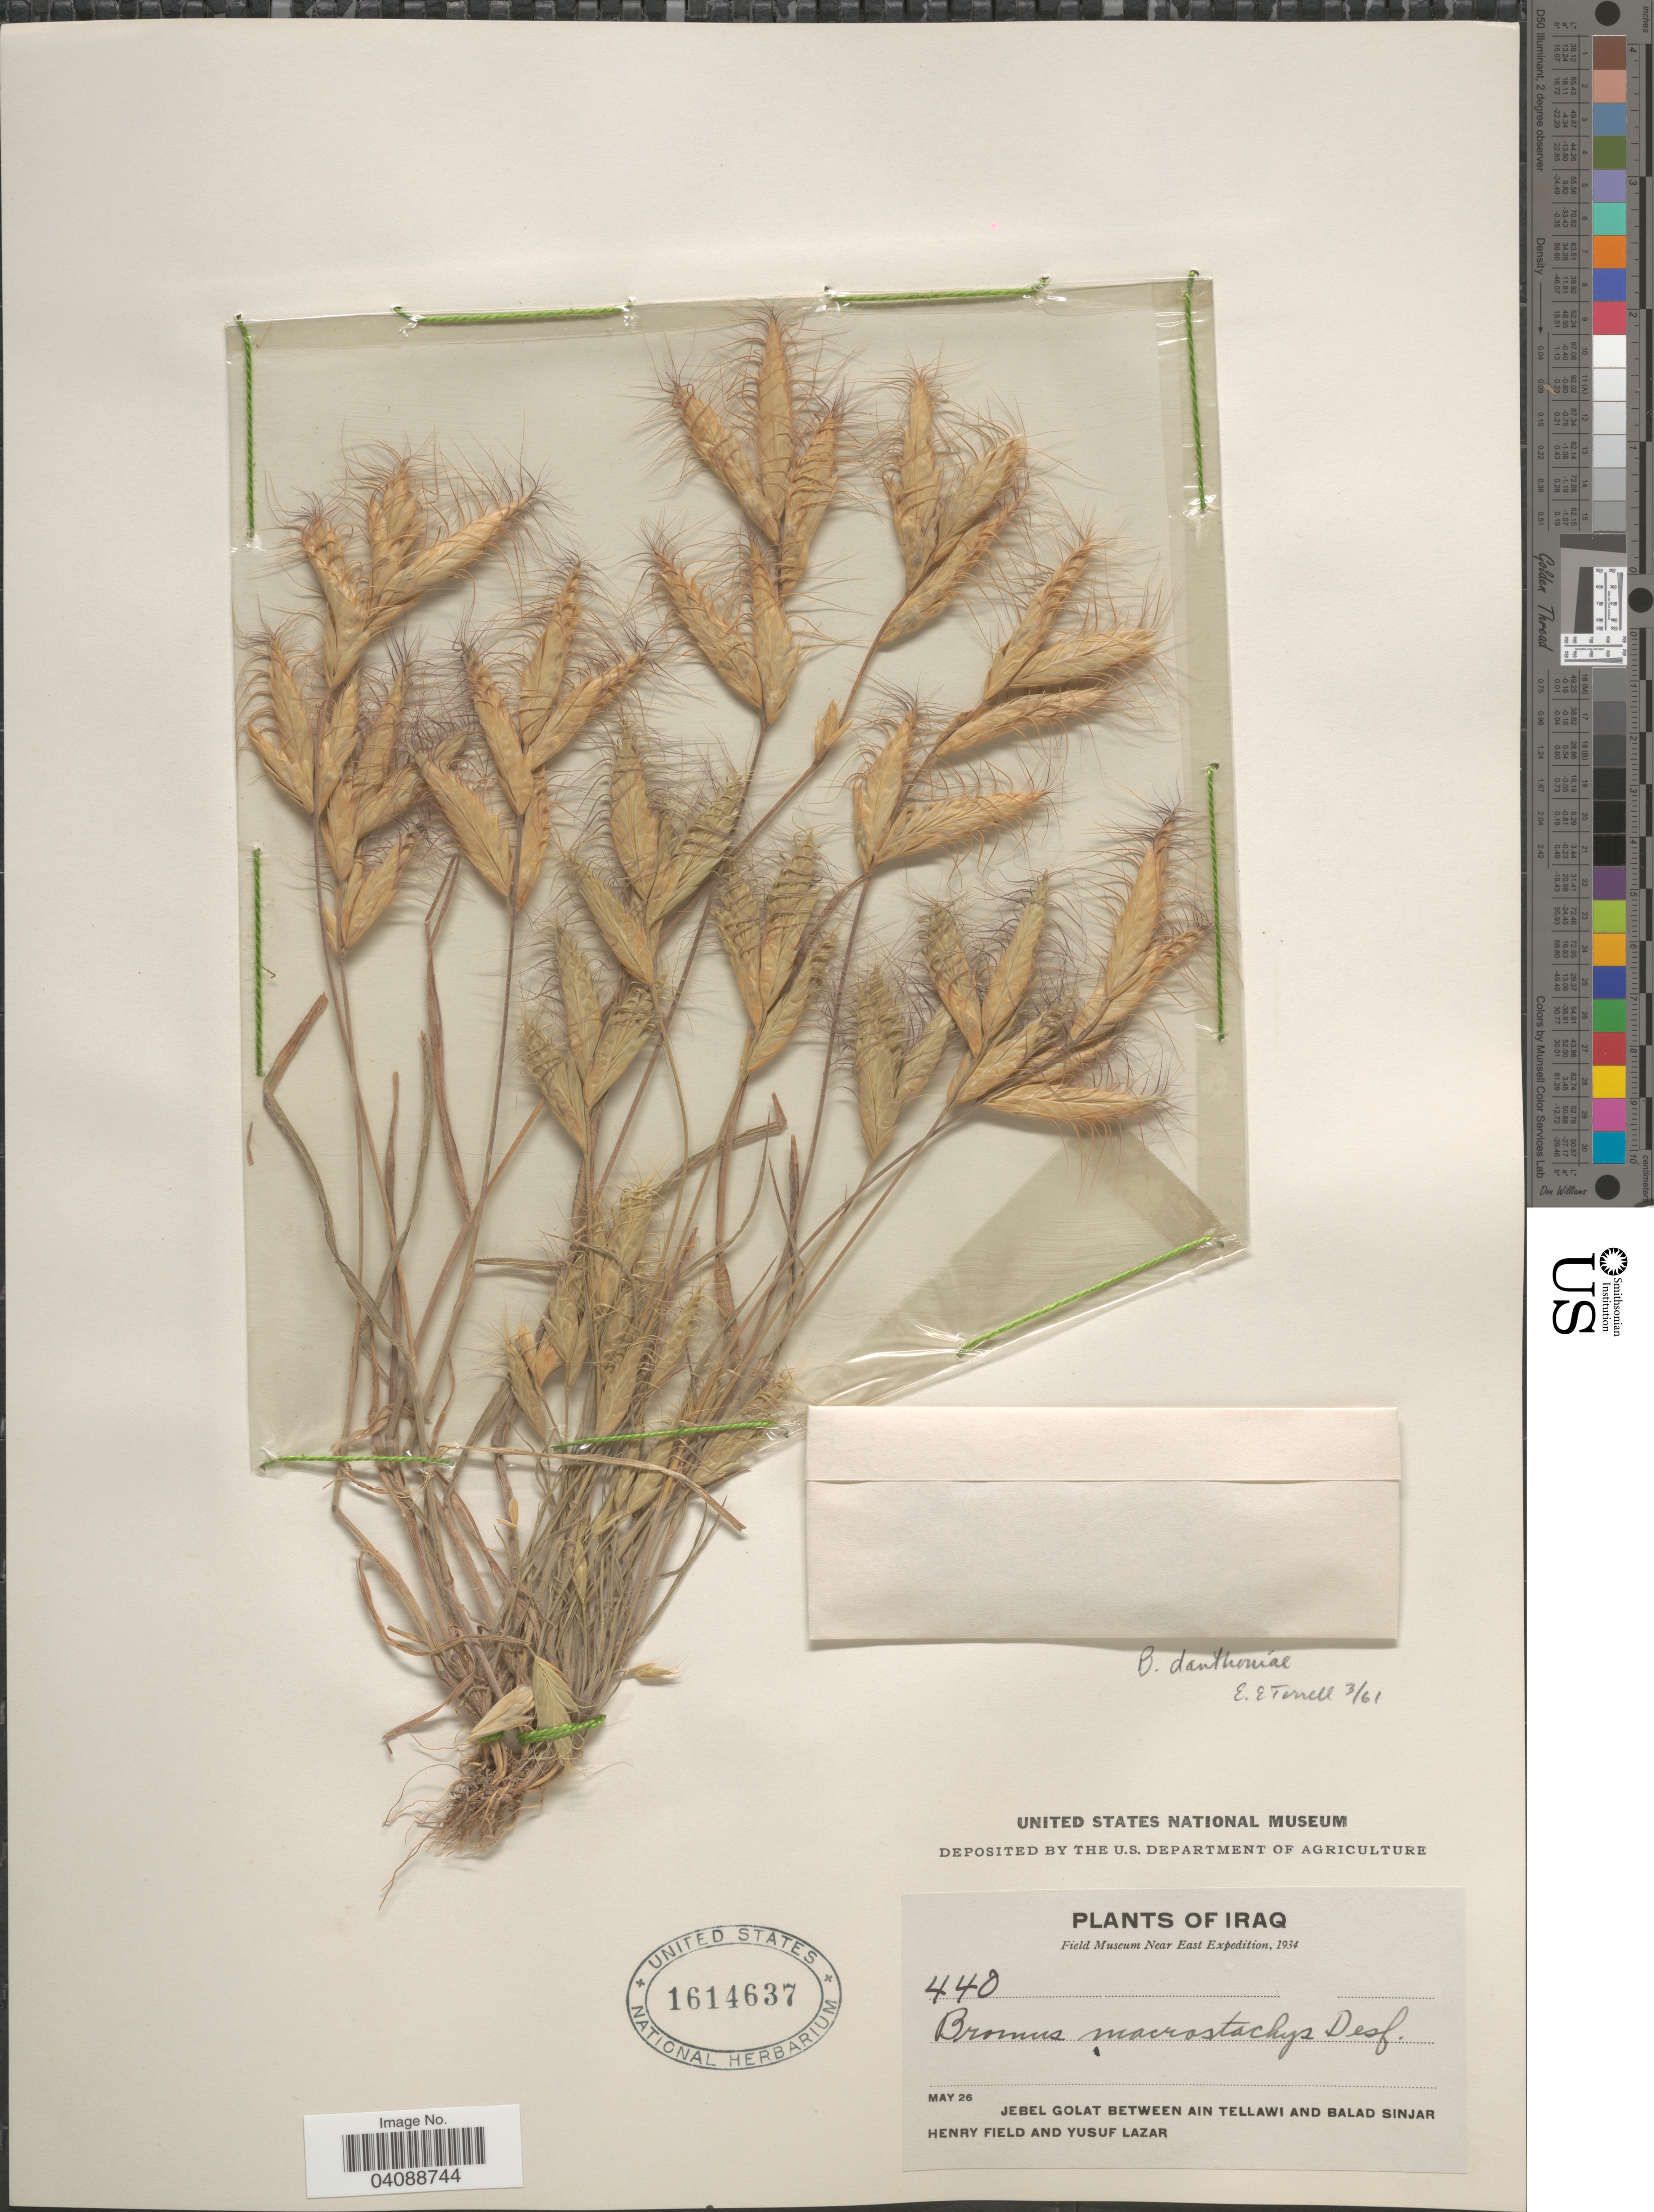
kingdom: Plantae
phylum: Tracheophyta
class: Liliopsida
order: Poales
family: Poaceae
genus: Bromus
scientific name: Bromus danthoniae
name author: Trin. ex C.A. Mey.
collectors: H. Field & Y. Lazar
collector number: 440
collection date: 1934-05-26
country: Iraq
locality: Field Museum Near East Expedition, 1934. Jebel Golat Between Ain Tellawi And Balad Sinjar.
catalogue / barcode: US 1614637